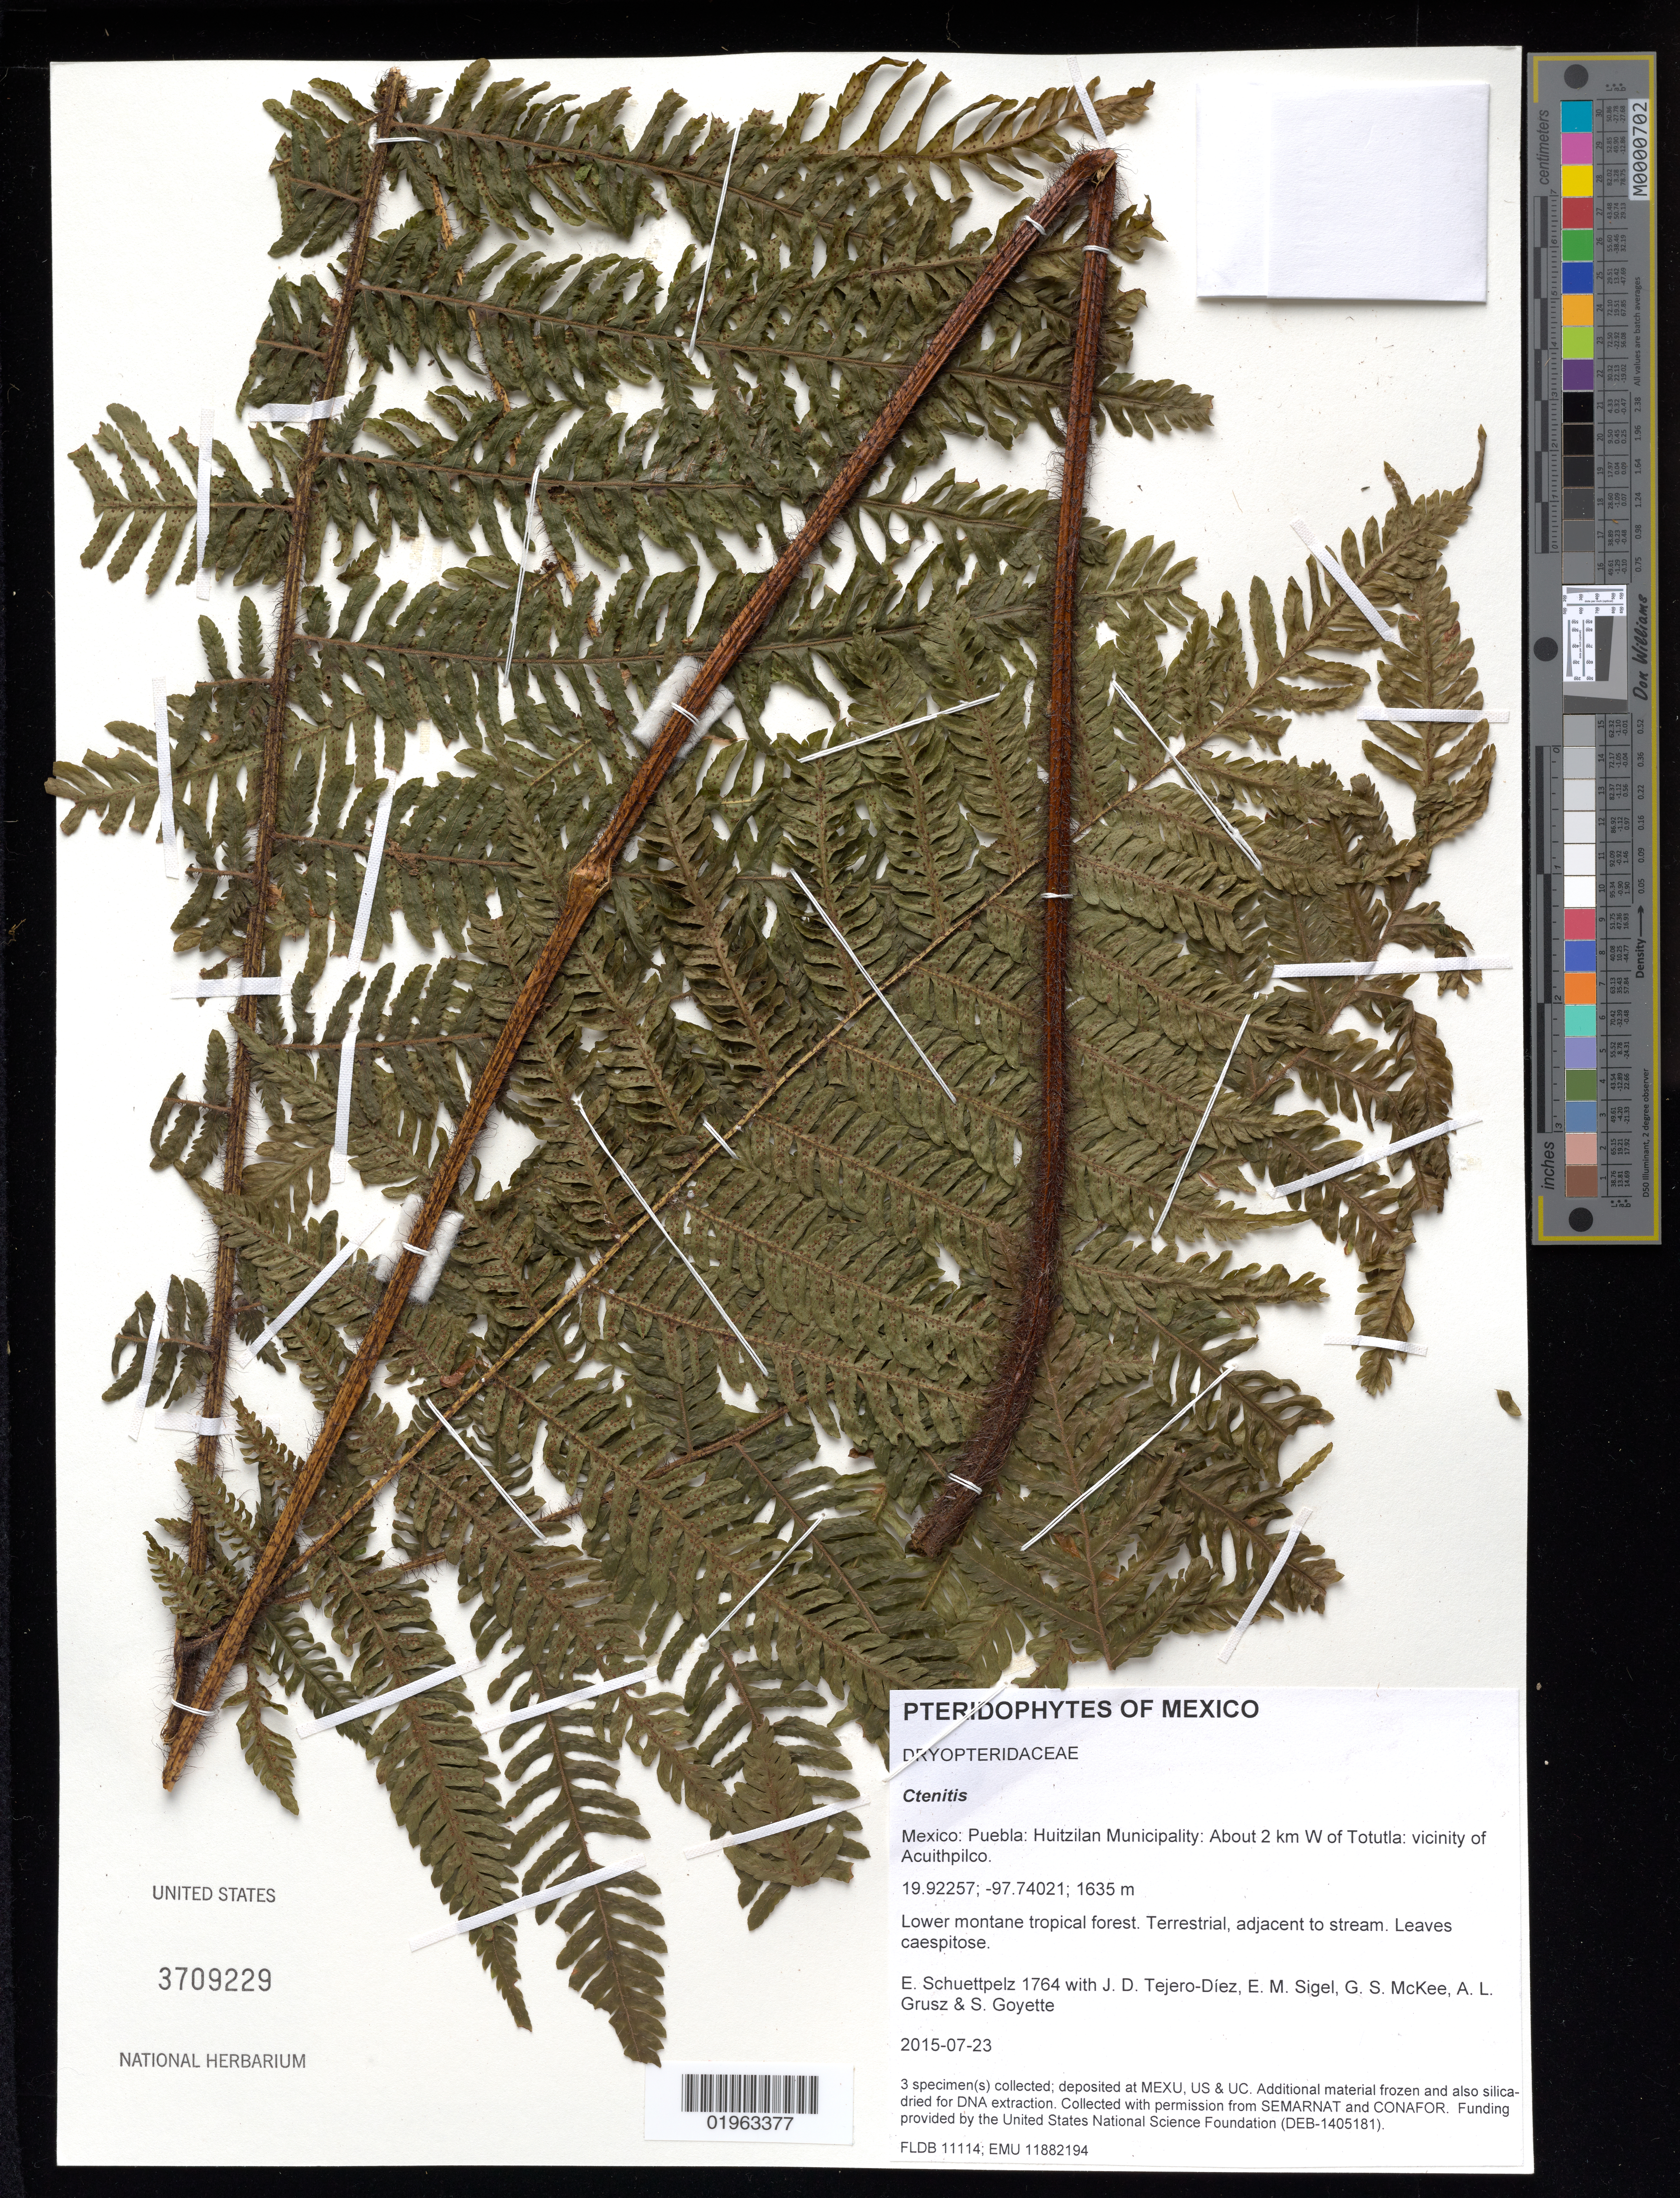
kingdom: Plantae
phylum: Tracheophyta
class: Polypodiopsida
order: Polypodiales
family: Dryopteridaceae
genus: Ctenitis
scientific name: Ctenitis sp.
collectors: E. Schuettpelz, D. Tejero-Díez, E. M. Sigel, G. S. McKee & A. Grusz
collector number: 1764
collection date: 2015-07-23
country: Mexico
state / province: Puebla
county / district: Huitzilan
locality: About 2 km W of Totutla: vicinity of Acuithpilco.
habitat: Lower montane tropical forest.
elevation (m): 1635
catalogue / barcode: US 3709229